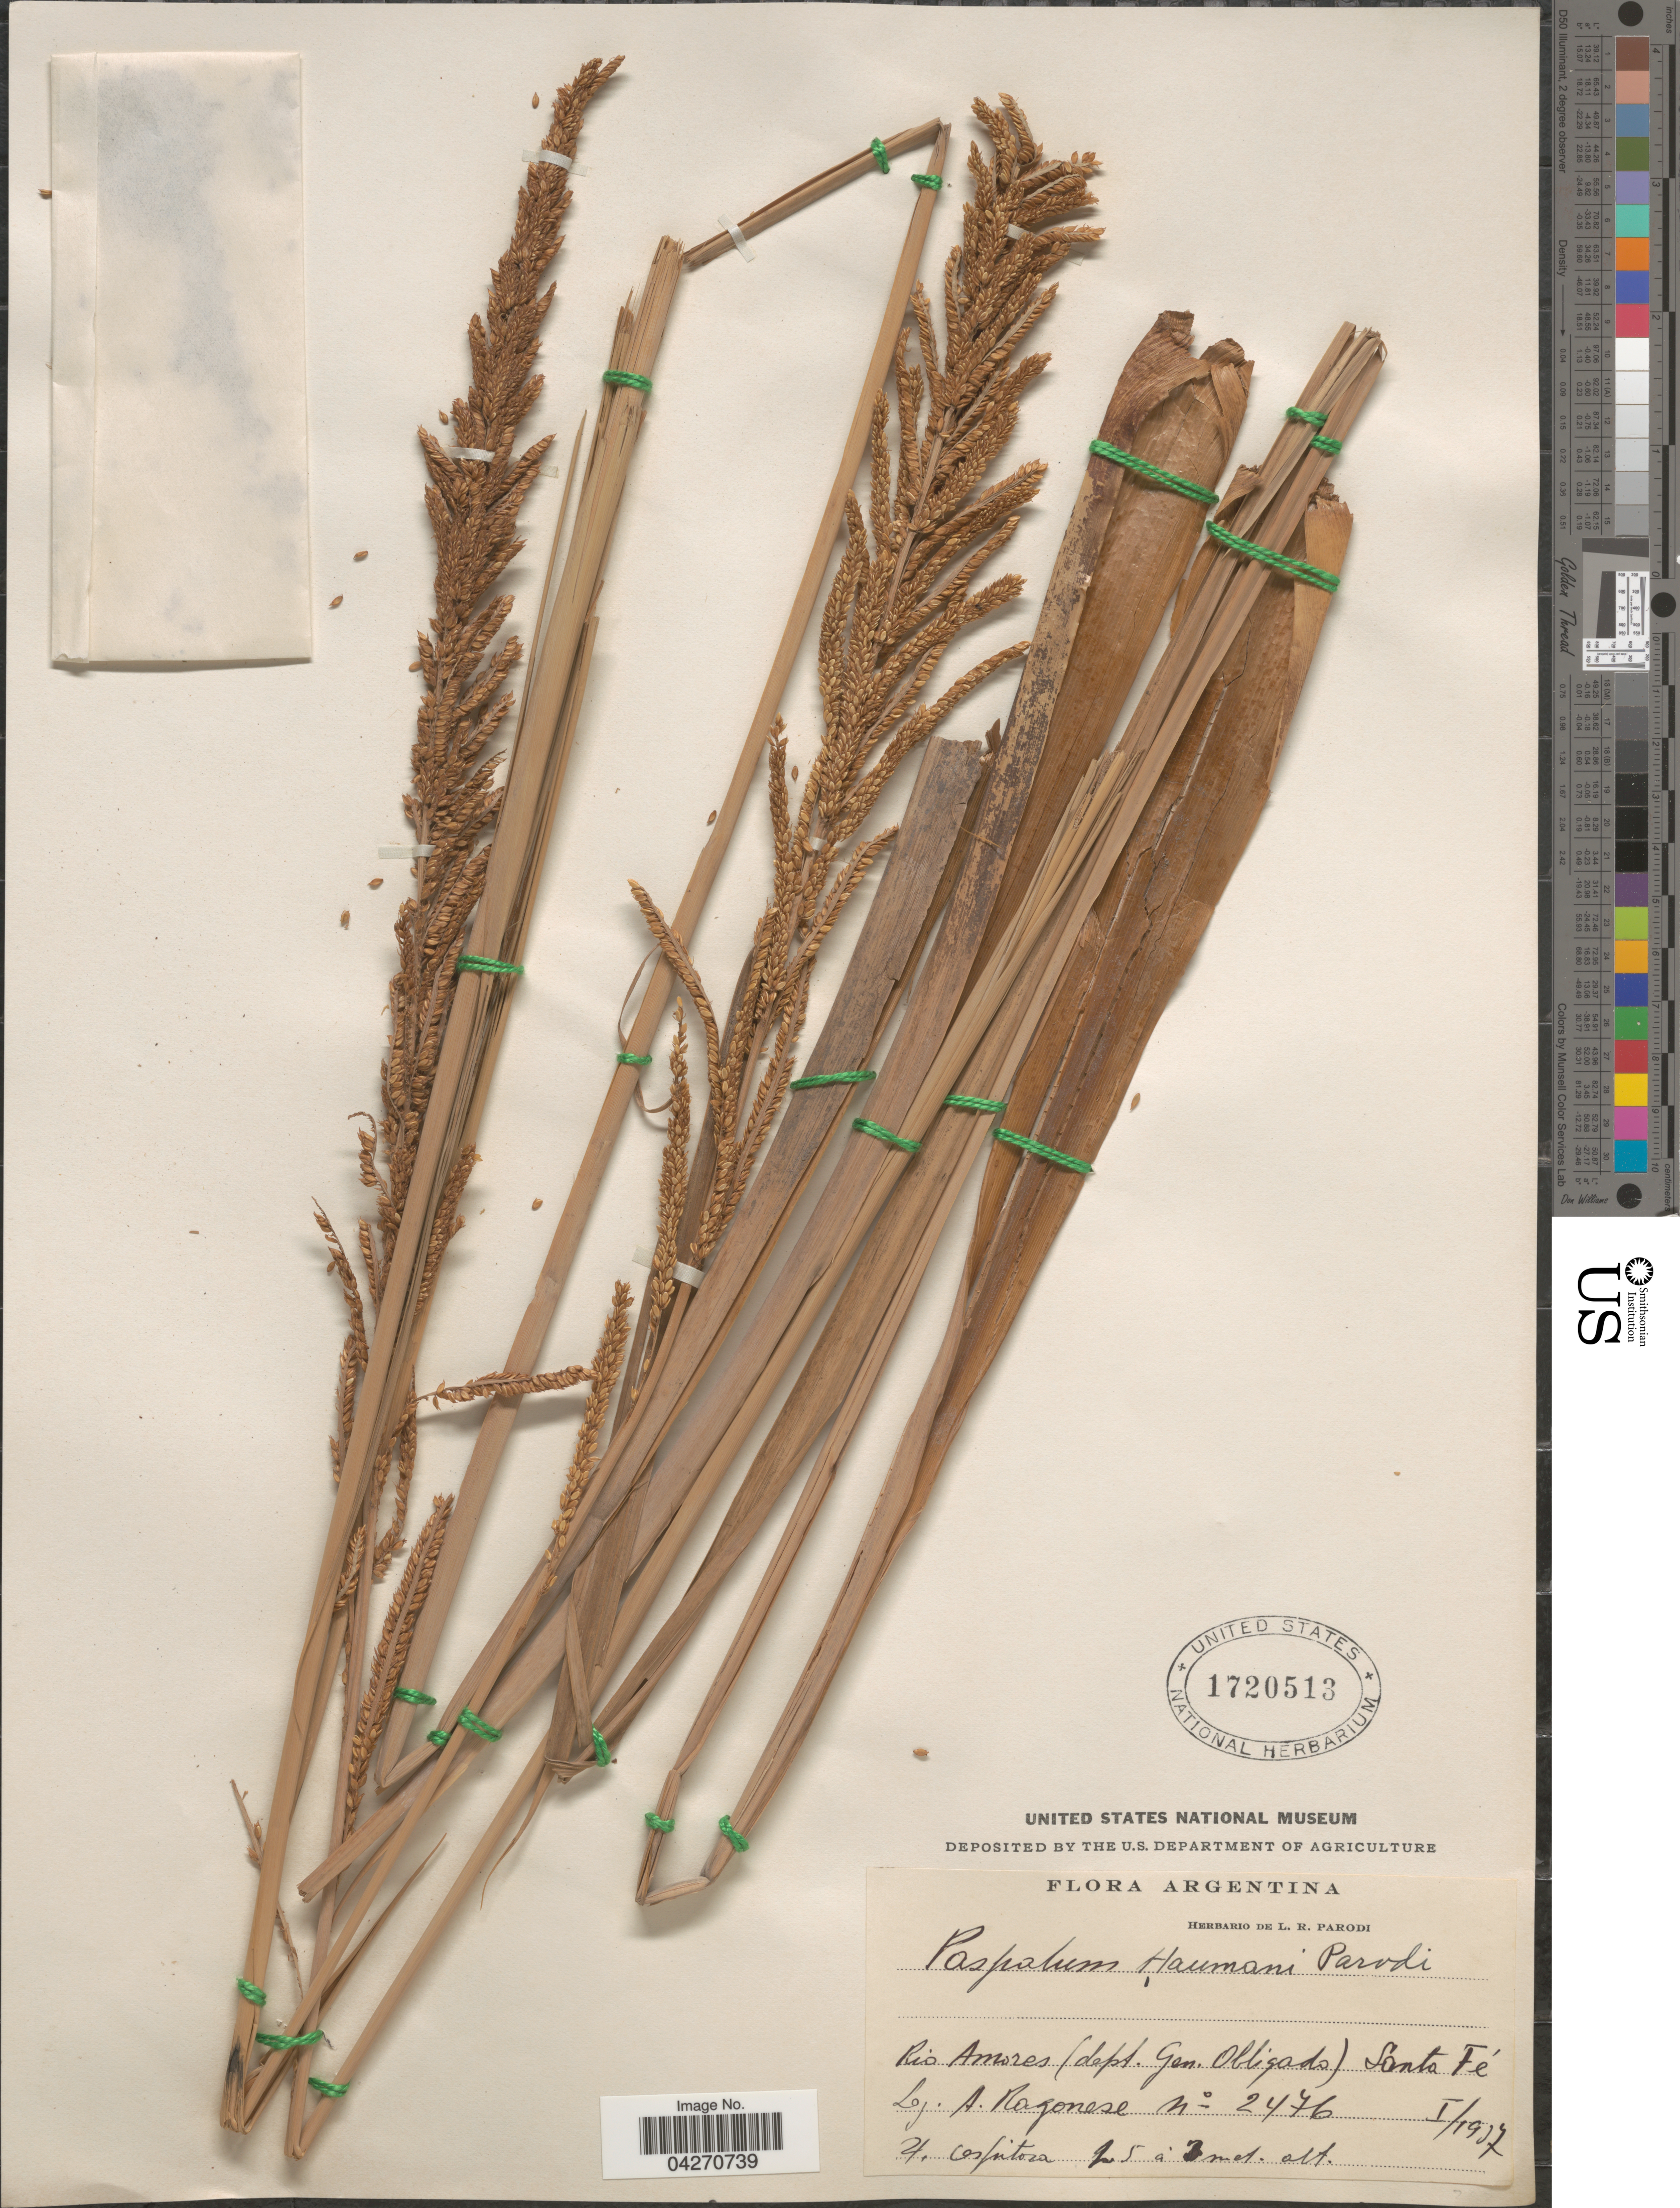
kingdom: Plantae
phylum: Tracheophyta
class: Liliopsida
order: Poales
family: Poaceae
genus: Paspalum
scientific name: Paspalum haumanii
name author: Parodi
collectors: A. Ragonese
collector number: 2476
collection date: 1937-01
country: Argentina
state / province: Santa Fe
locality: Rio Amores (dept. Gen. Obligado).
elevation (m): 3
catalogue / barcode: US 1720513